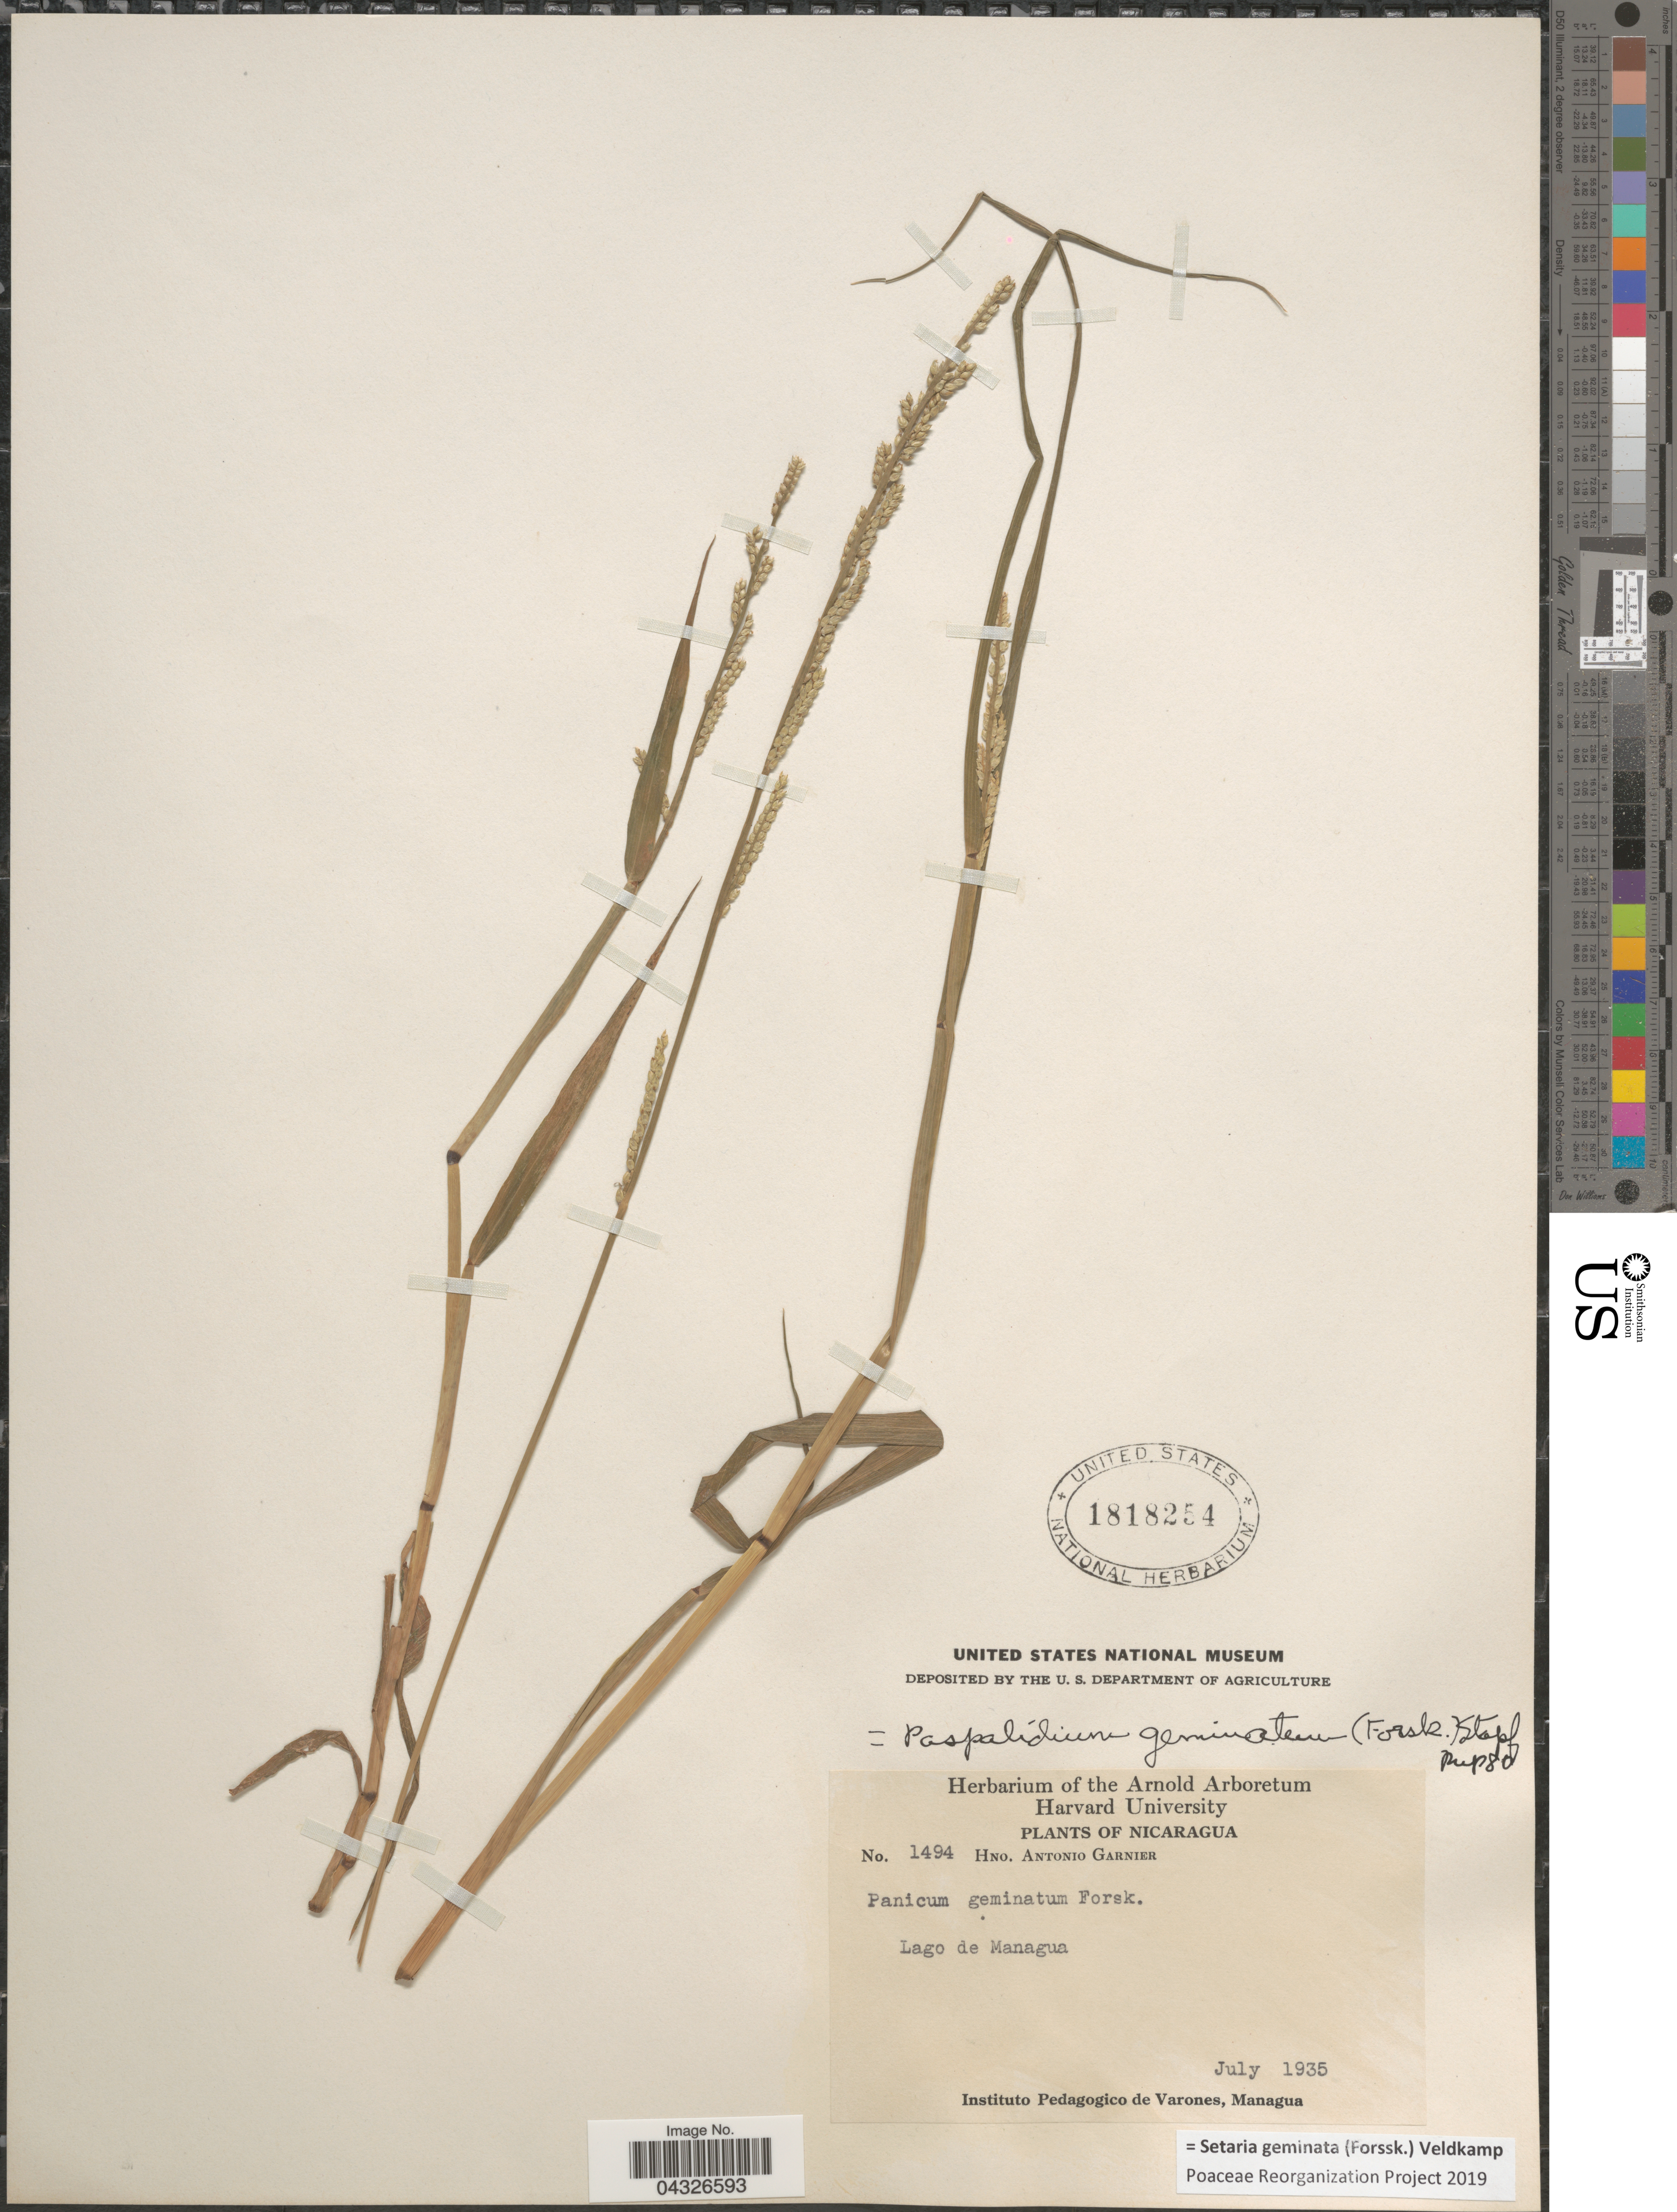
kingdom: Plantae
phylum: Tracheophyta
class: Liliopsida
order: Poales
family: Poaceae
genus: Setaria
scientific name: Setaria geminata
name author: (Forssk.) Veldkamp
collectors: Bro. A. Garnier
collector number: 1494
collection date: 1935-07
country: Nicaragua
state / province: Managua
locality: Lago de Managua.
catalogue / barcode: US 1818254